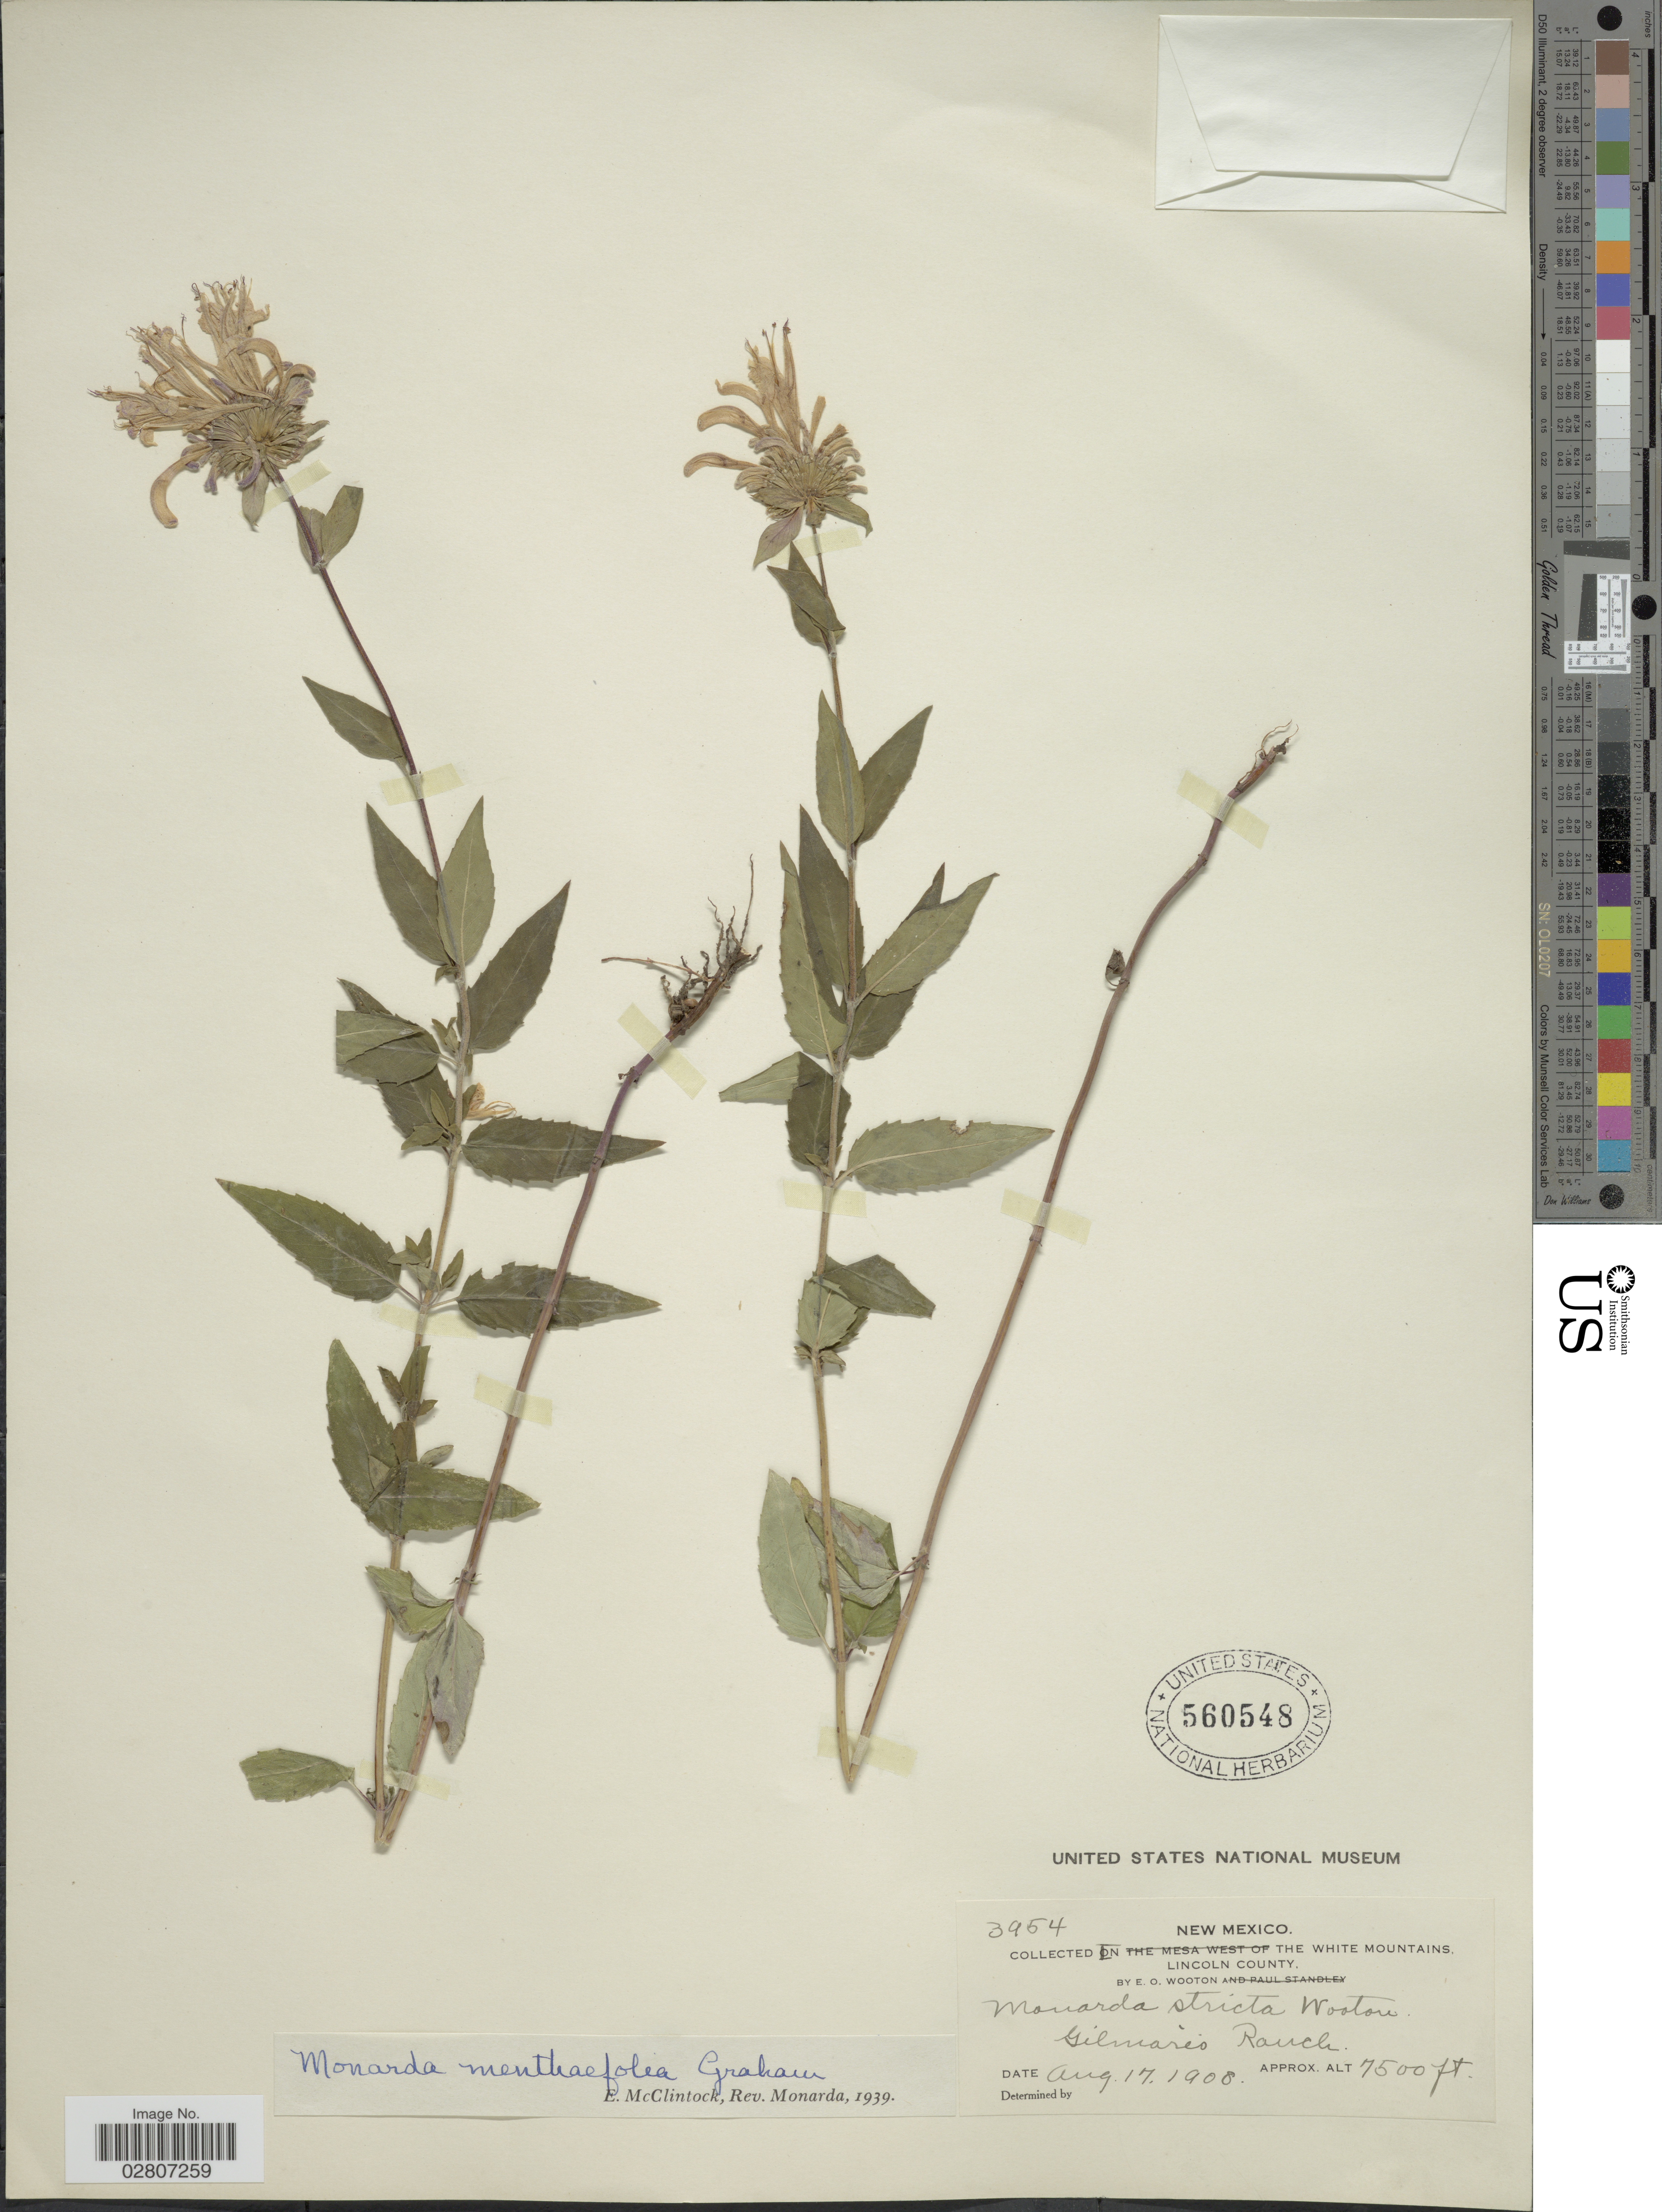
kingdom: Plantae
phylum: Tracheophyta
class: Magnoliopsida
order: Lamiales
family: Lamiaceae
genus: Monarda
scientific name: Monarda fistulosa var. menthifolia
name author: (Graham) Fernald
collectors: E. O. Wooton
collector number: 3954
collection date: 1908-08-17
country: United States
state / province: New Mexico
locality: In the White Mountains, Lincoln County. Gilmares Ranch.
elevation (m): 2286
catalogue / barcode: US 560548